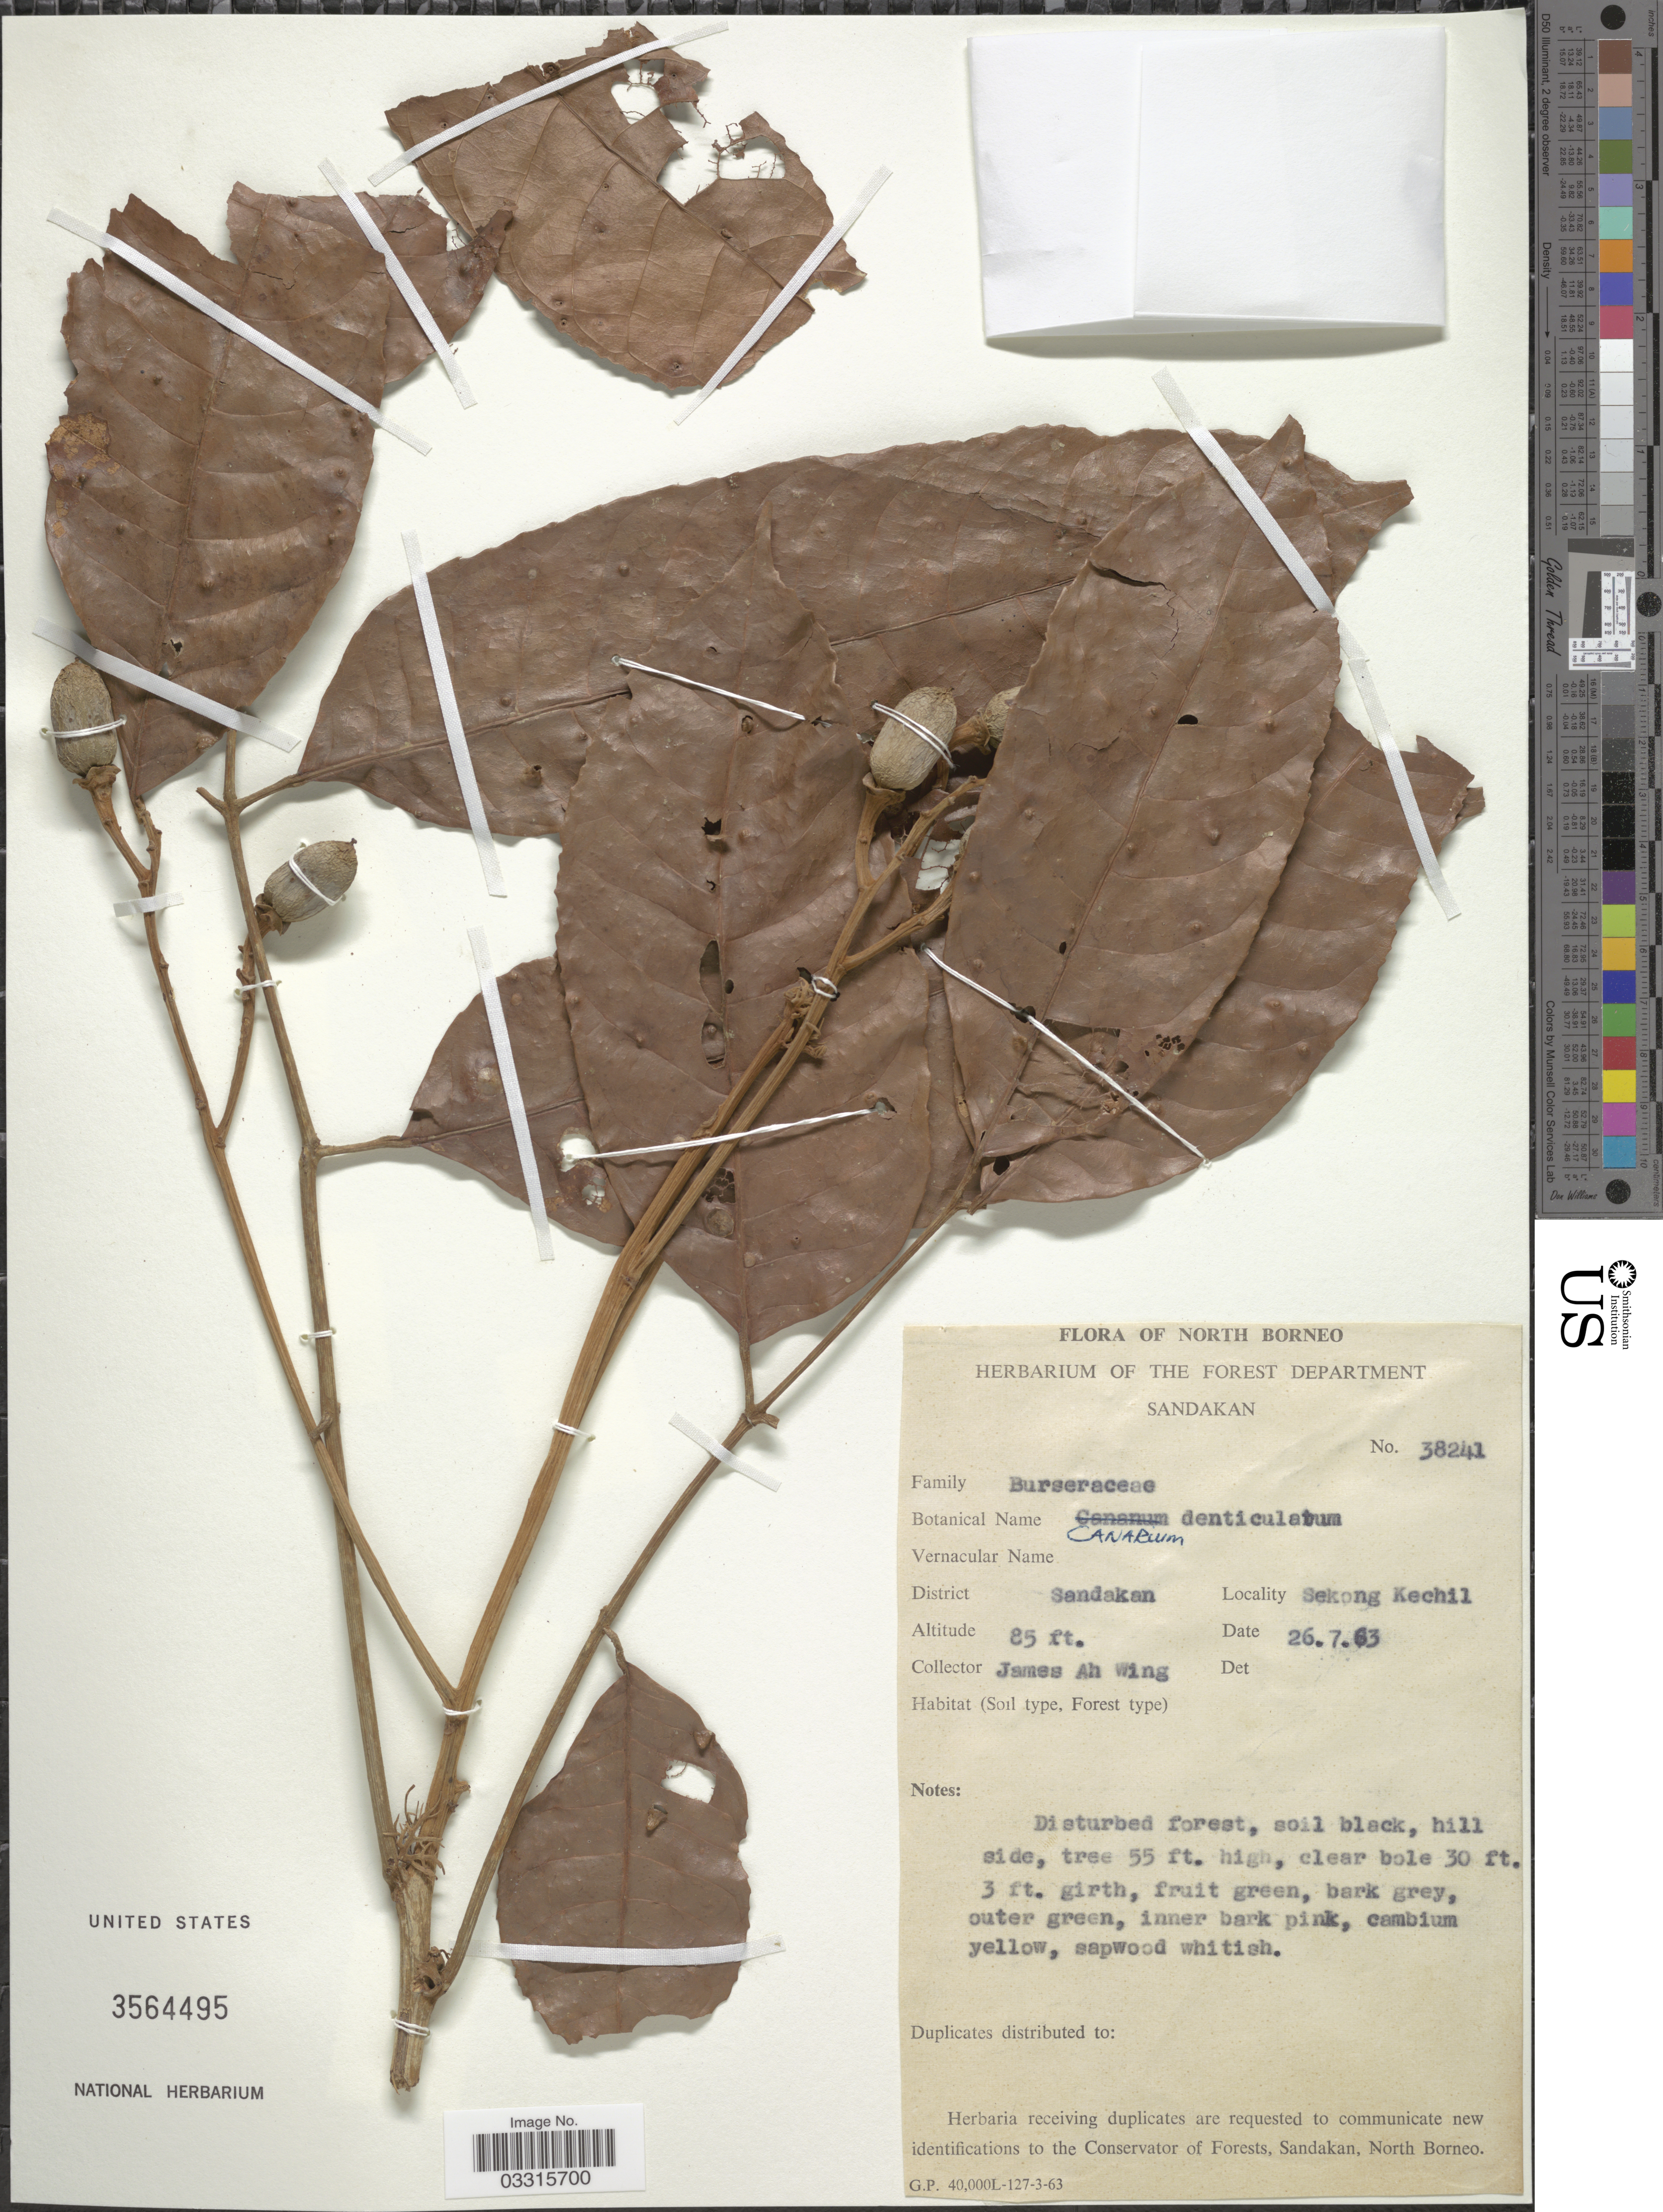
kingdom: Plantae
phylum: Tracheophyta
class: Magnoliopsida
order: Sapindales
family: Burseraceae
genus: Canarium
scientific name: Canarium denticulatum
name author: Blume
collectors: J. Ahwing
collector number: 38241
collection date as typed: Transcribed d/m/y: 26/7/63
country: Malaysia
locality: North Borneo. District Sandakan. Sekong Kechil.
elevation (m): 26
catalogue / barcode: US 3564495